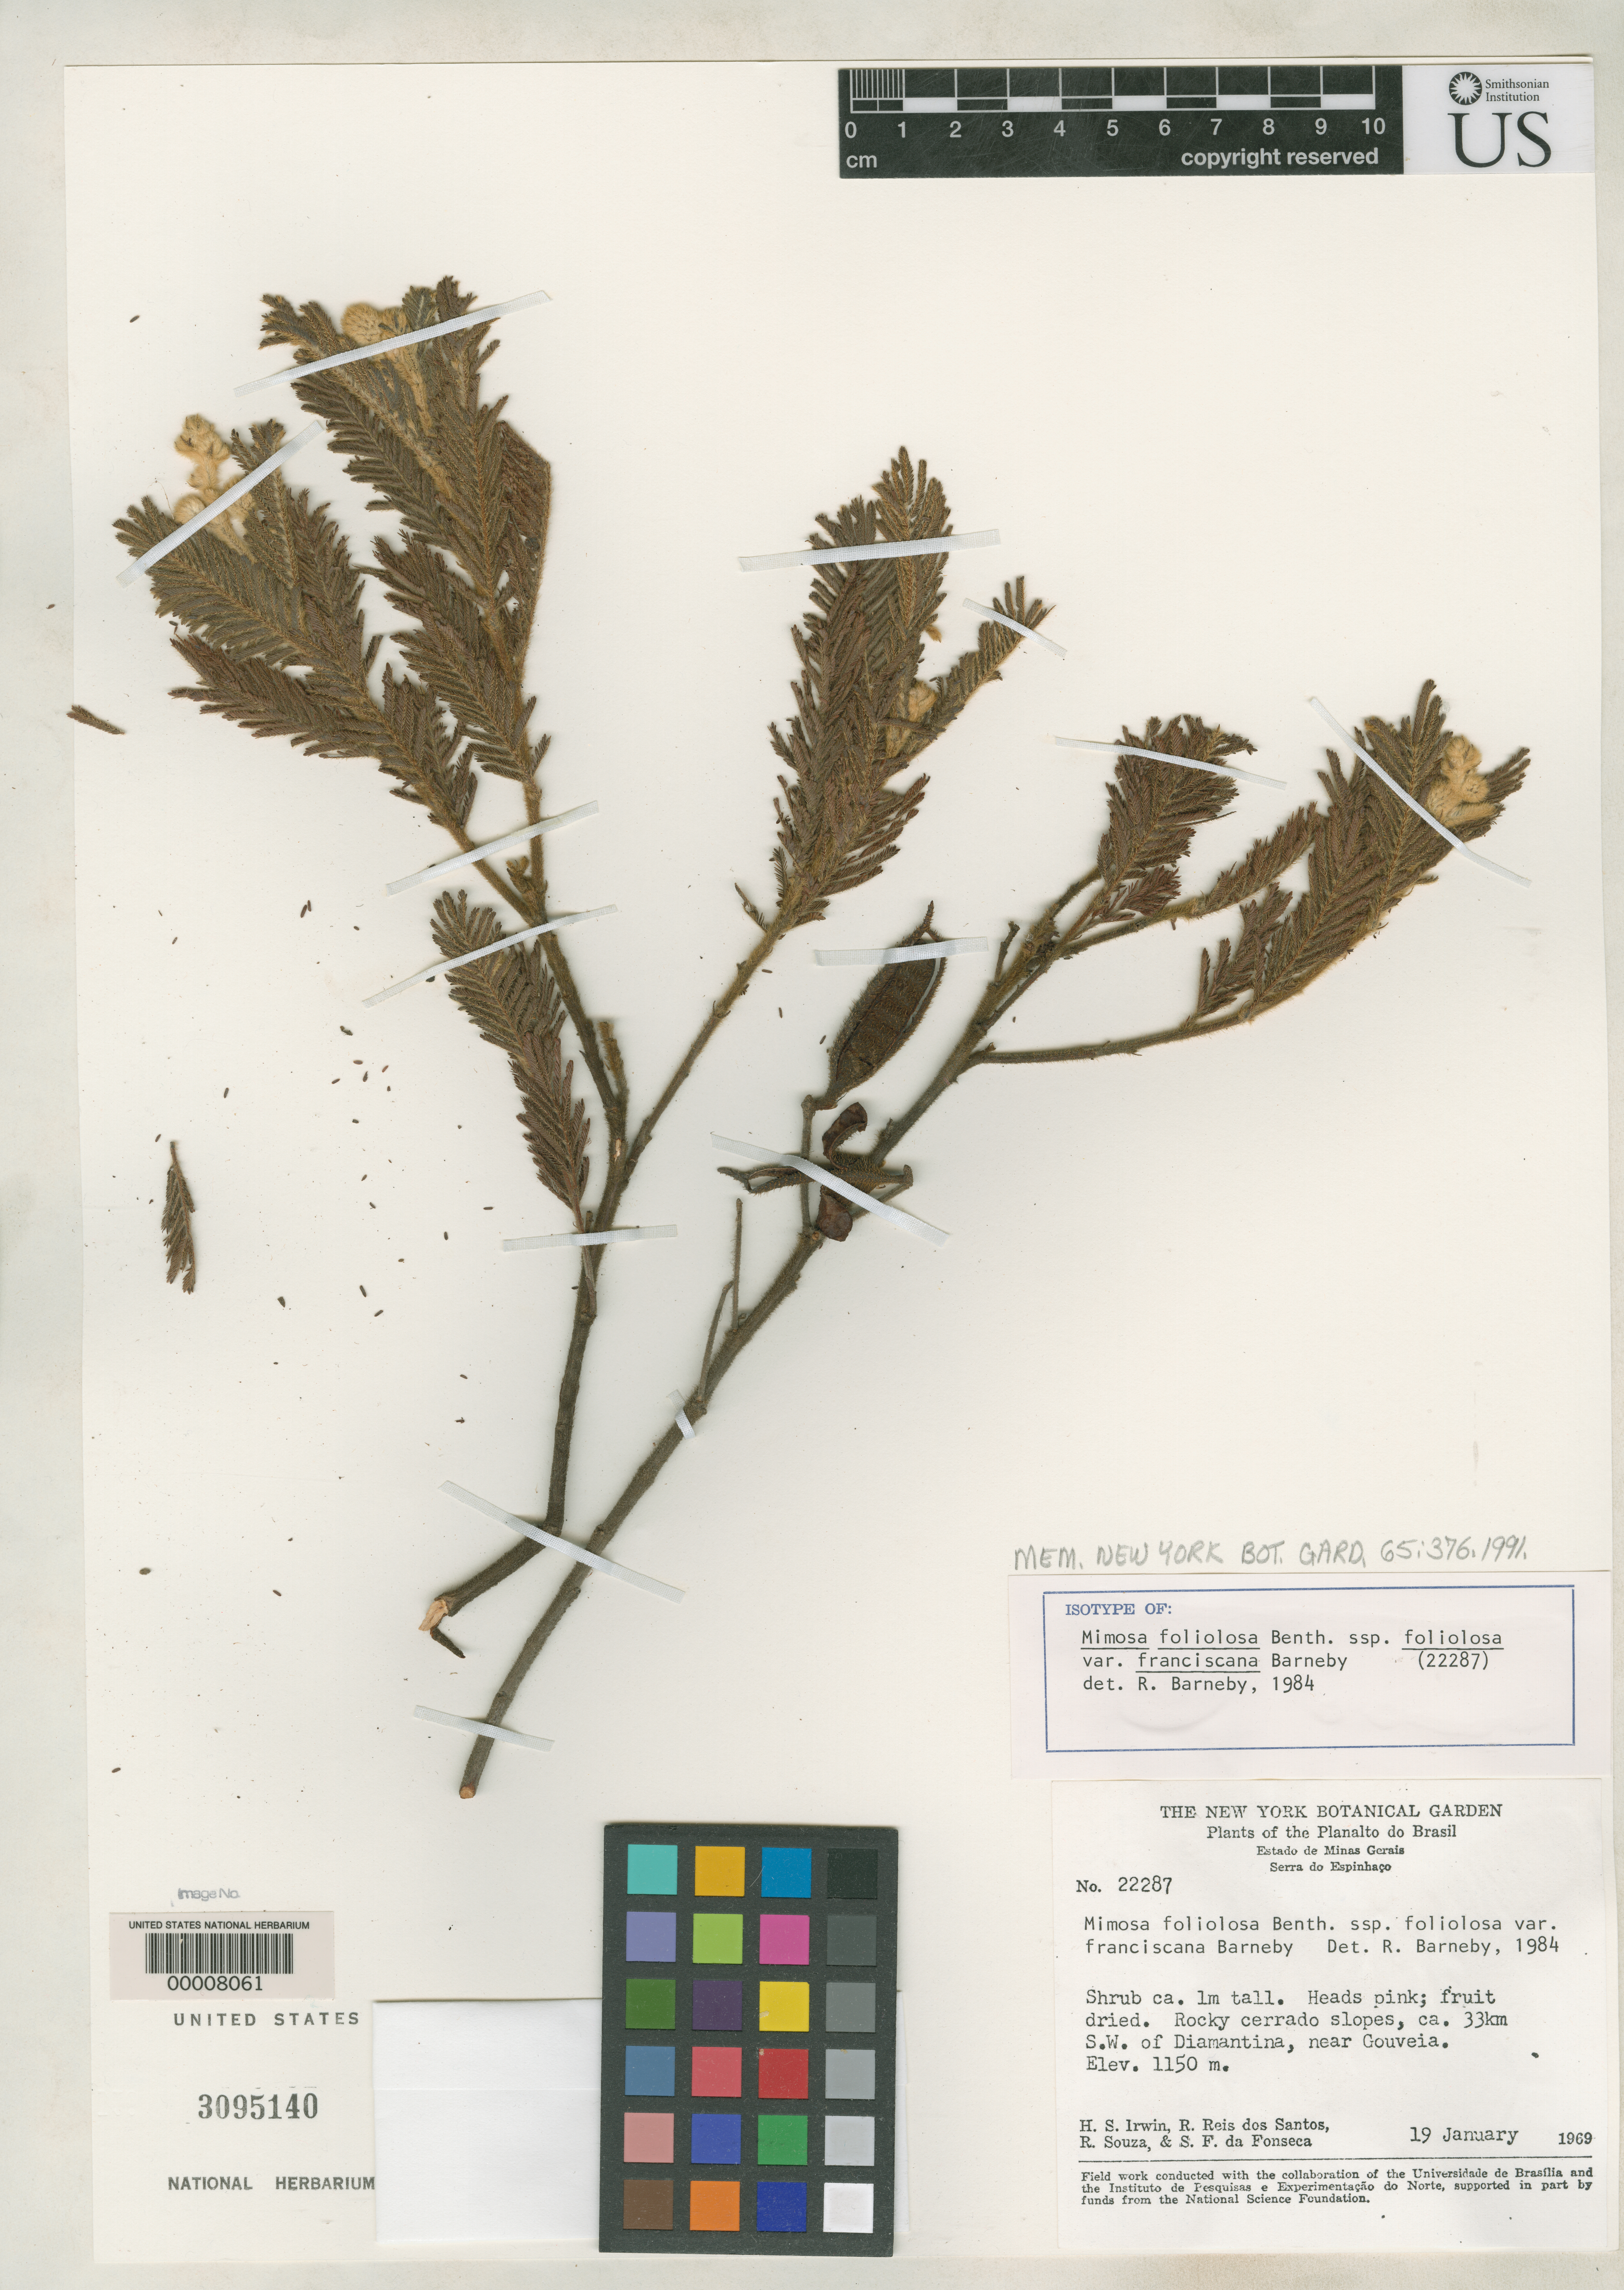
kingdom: Plantae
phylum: Tracheophyta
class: Magnoliopsida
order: Fabales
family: Fabaceae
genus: Mimosa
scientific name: Mimosa foliolosa subsp. foliolosa var. franciscana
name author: Barneby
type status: Isotype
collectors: H. Irwin, S. F. Fonsêca, R. Souza & R. G. P. Santos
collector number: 22287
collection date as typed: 10 Jan 1969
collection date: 1969-01-10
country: Brazil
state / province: Minas Gerais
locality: Serra do Espinhaco, ca. 33 km SW of Diamantina.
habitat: Cerrado slopes.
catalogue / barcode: US 3095140